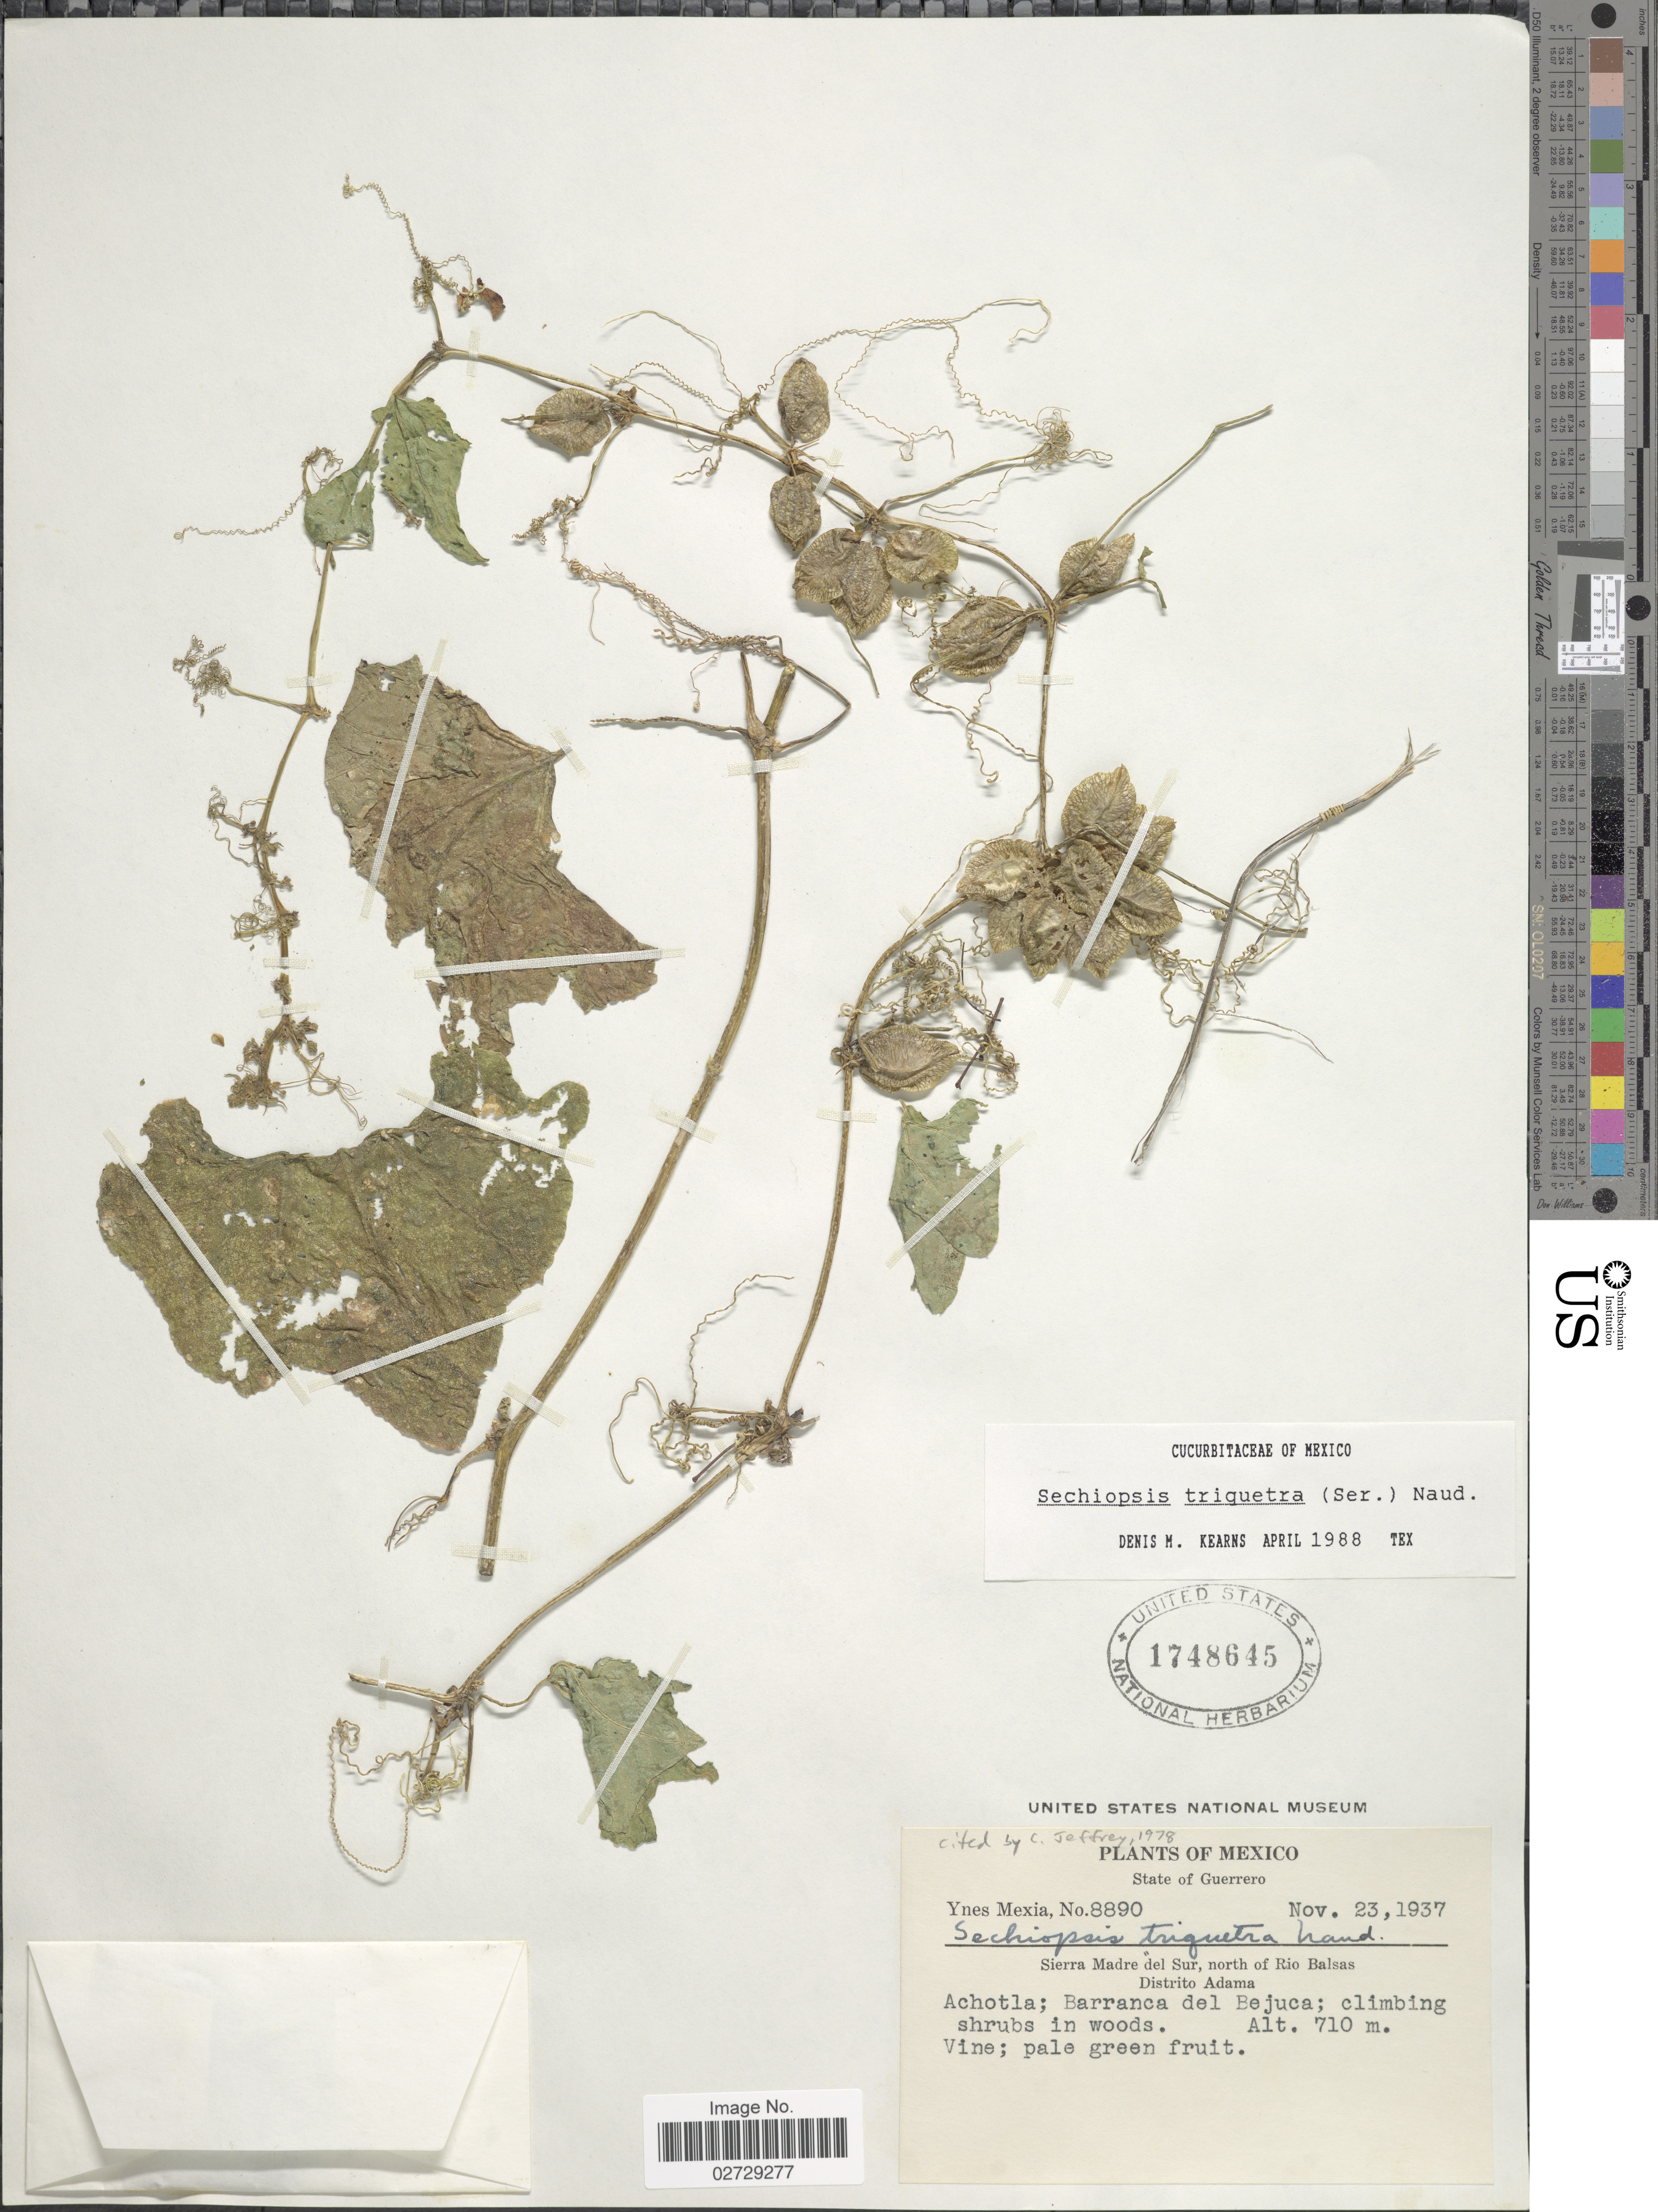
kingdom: Plantae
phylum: Tracheophyta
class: Magnoliopsida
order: Cucurbitales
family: Cucurbitaceae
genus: Sechiopsis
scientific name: Sechiopsis triquetra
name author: (Moc. & Sessé ex Ser.) Naudin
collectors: Y. Mexia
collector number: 8890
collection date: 1937-11-23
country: Mexico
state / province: Guerrero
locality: Sierra Madre del Sur, north of Rio Balsas. Distrito Adama. Achotla; Barranca del Bejuca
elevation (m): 710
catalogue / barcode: US 1748645